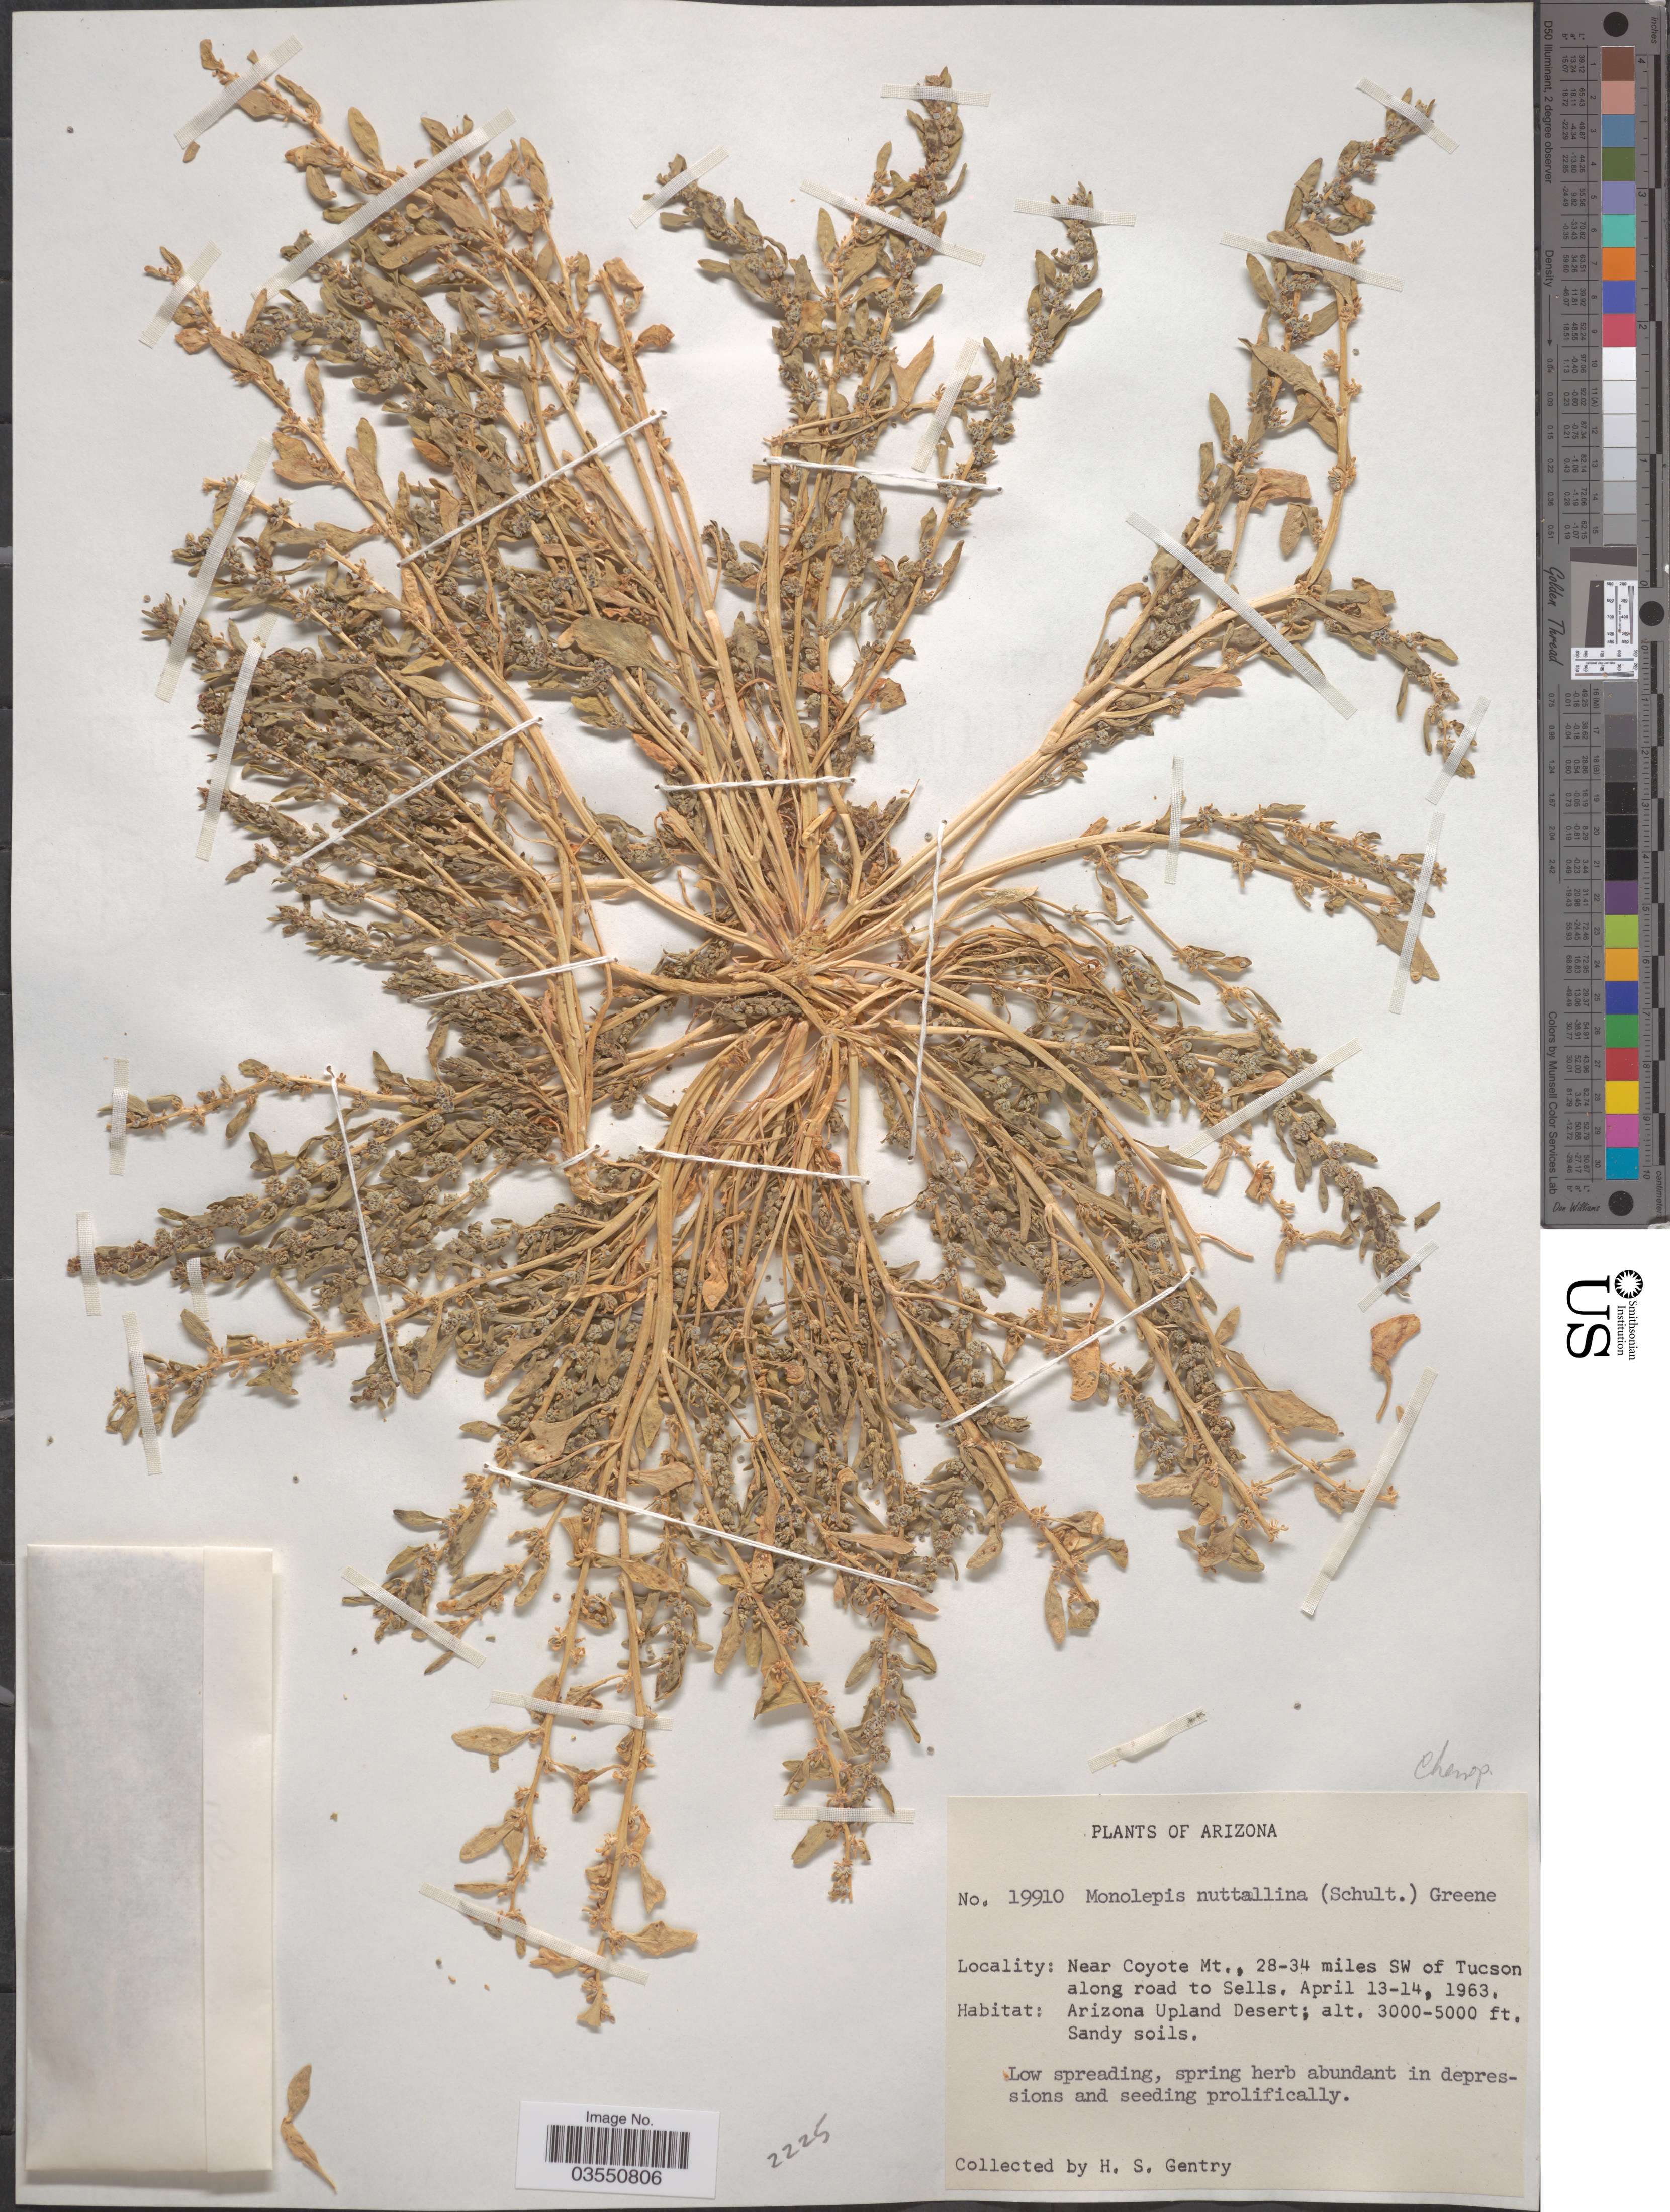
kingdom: Plantae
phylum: Tracheophyta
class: Magnoliopsida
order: Caryophyllales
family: Amaranthaceae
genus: Blitum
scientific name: Blitum nuttallianum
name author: Schult.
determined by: U.S. National Herbarium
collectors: H. S. Gentry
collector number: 19910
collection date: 1963-04-13/1963-04-14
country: United States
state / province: Arizona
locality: Near Coyote Mt., 28-34 miles SW of Tucson along road to Sells, Arizona Upland Desert.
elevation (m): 914